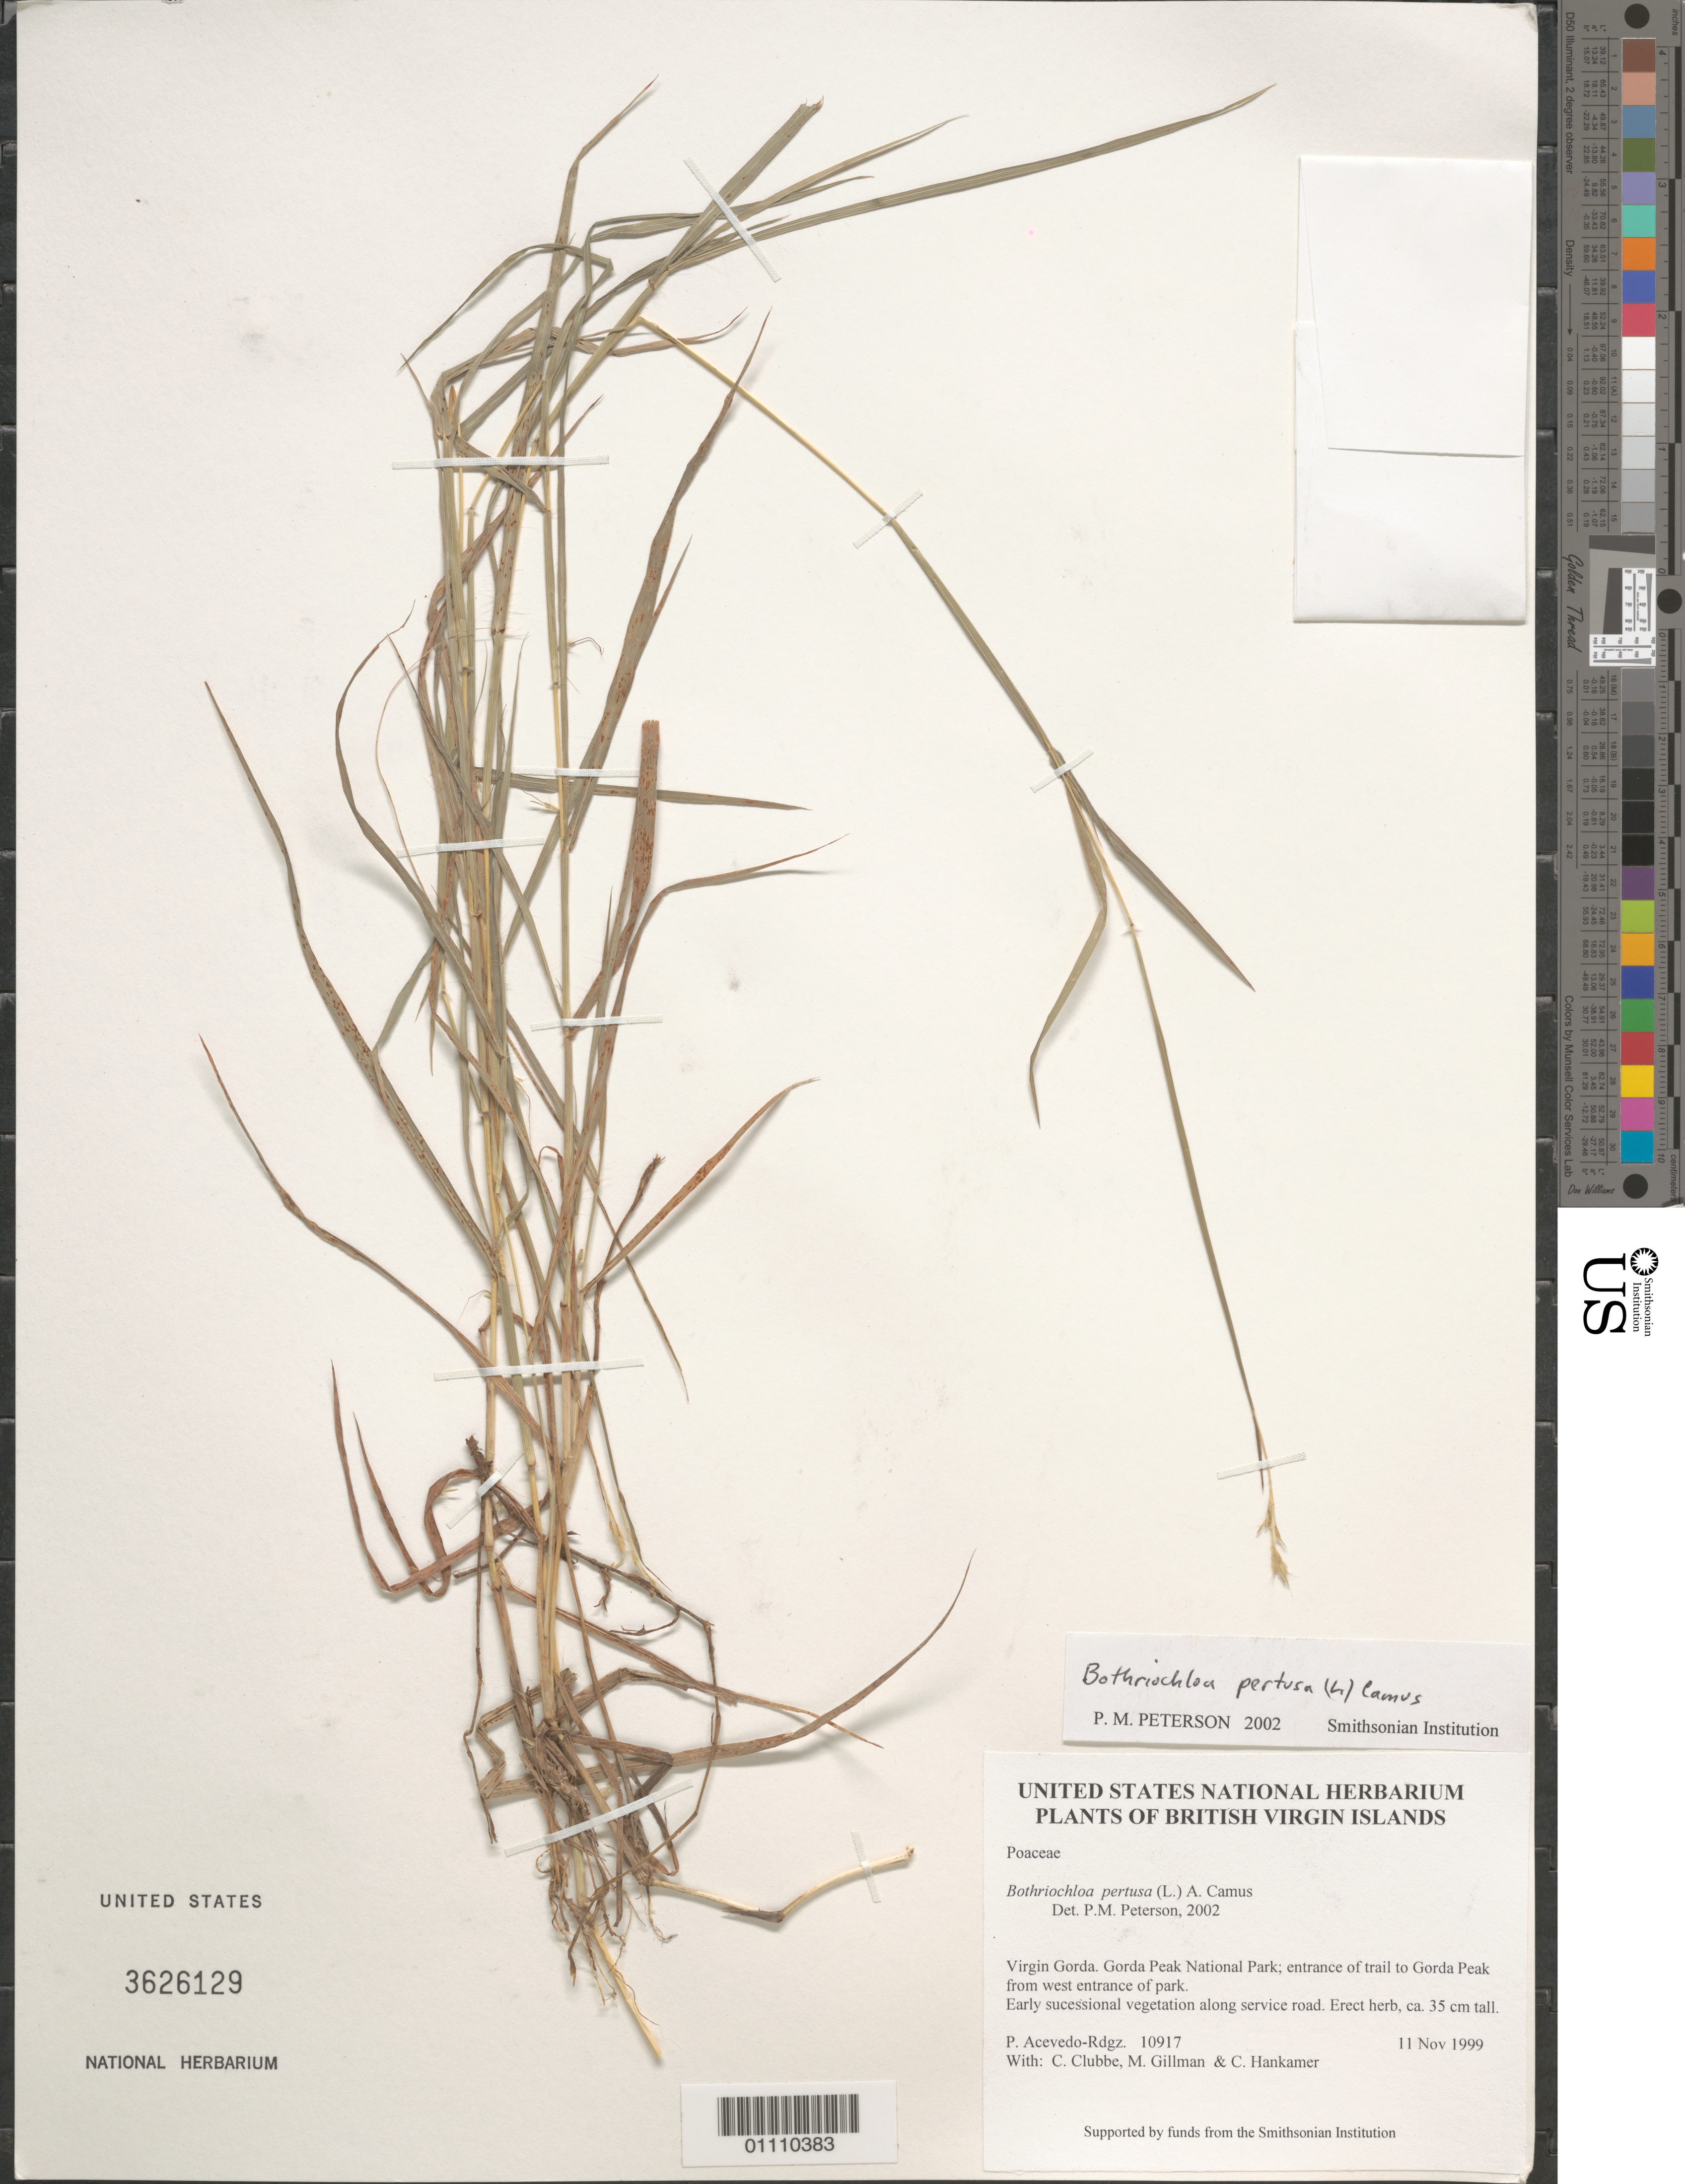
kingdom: Plantae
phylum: Tracheophyta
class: Liliopsida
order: Poales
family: Poaceae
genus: Bothriochloa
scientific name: Bothriochloa pertusa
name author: (L.) A. Camus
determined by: Peterson, Paul M., (BOT), Smithsonian Institution - National Museum of Natural History (UNITED STATES)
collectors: P. Acevedo-Rodr., C. Clubbe, M. Gillman & C. Hankamer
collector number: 10917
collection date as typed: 11 Nov 1999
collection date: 1999-11-11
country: British Virgin Islands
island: Virgin Gorda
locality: Gorda Peak National Park; entrance of trail to Gorda Peak from west entrance of park.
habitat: Early sucessional vegetation along service road.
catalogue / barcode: US 3626129